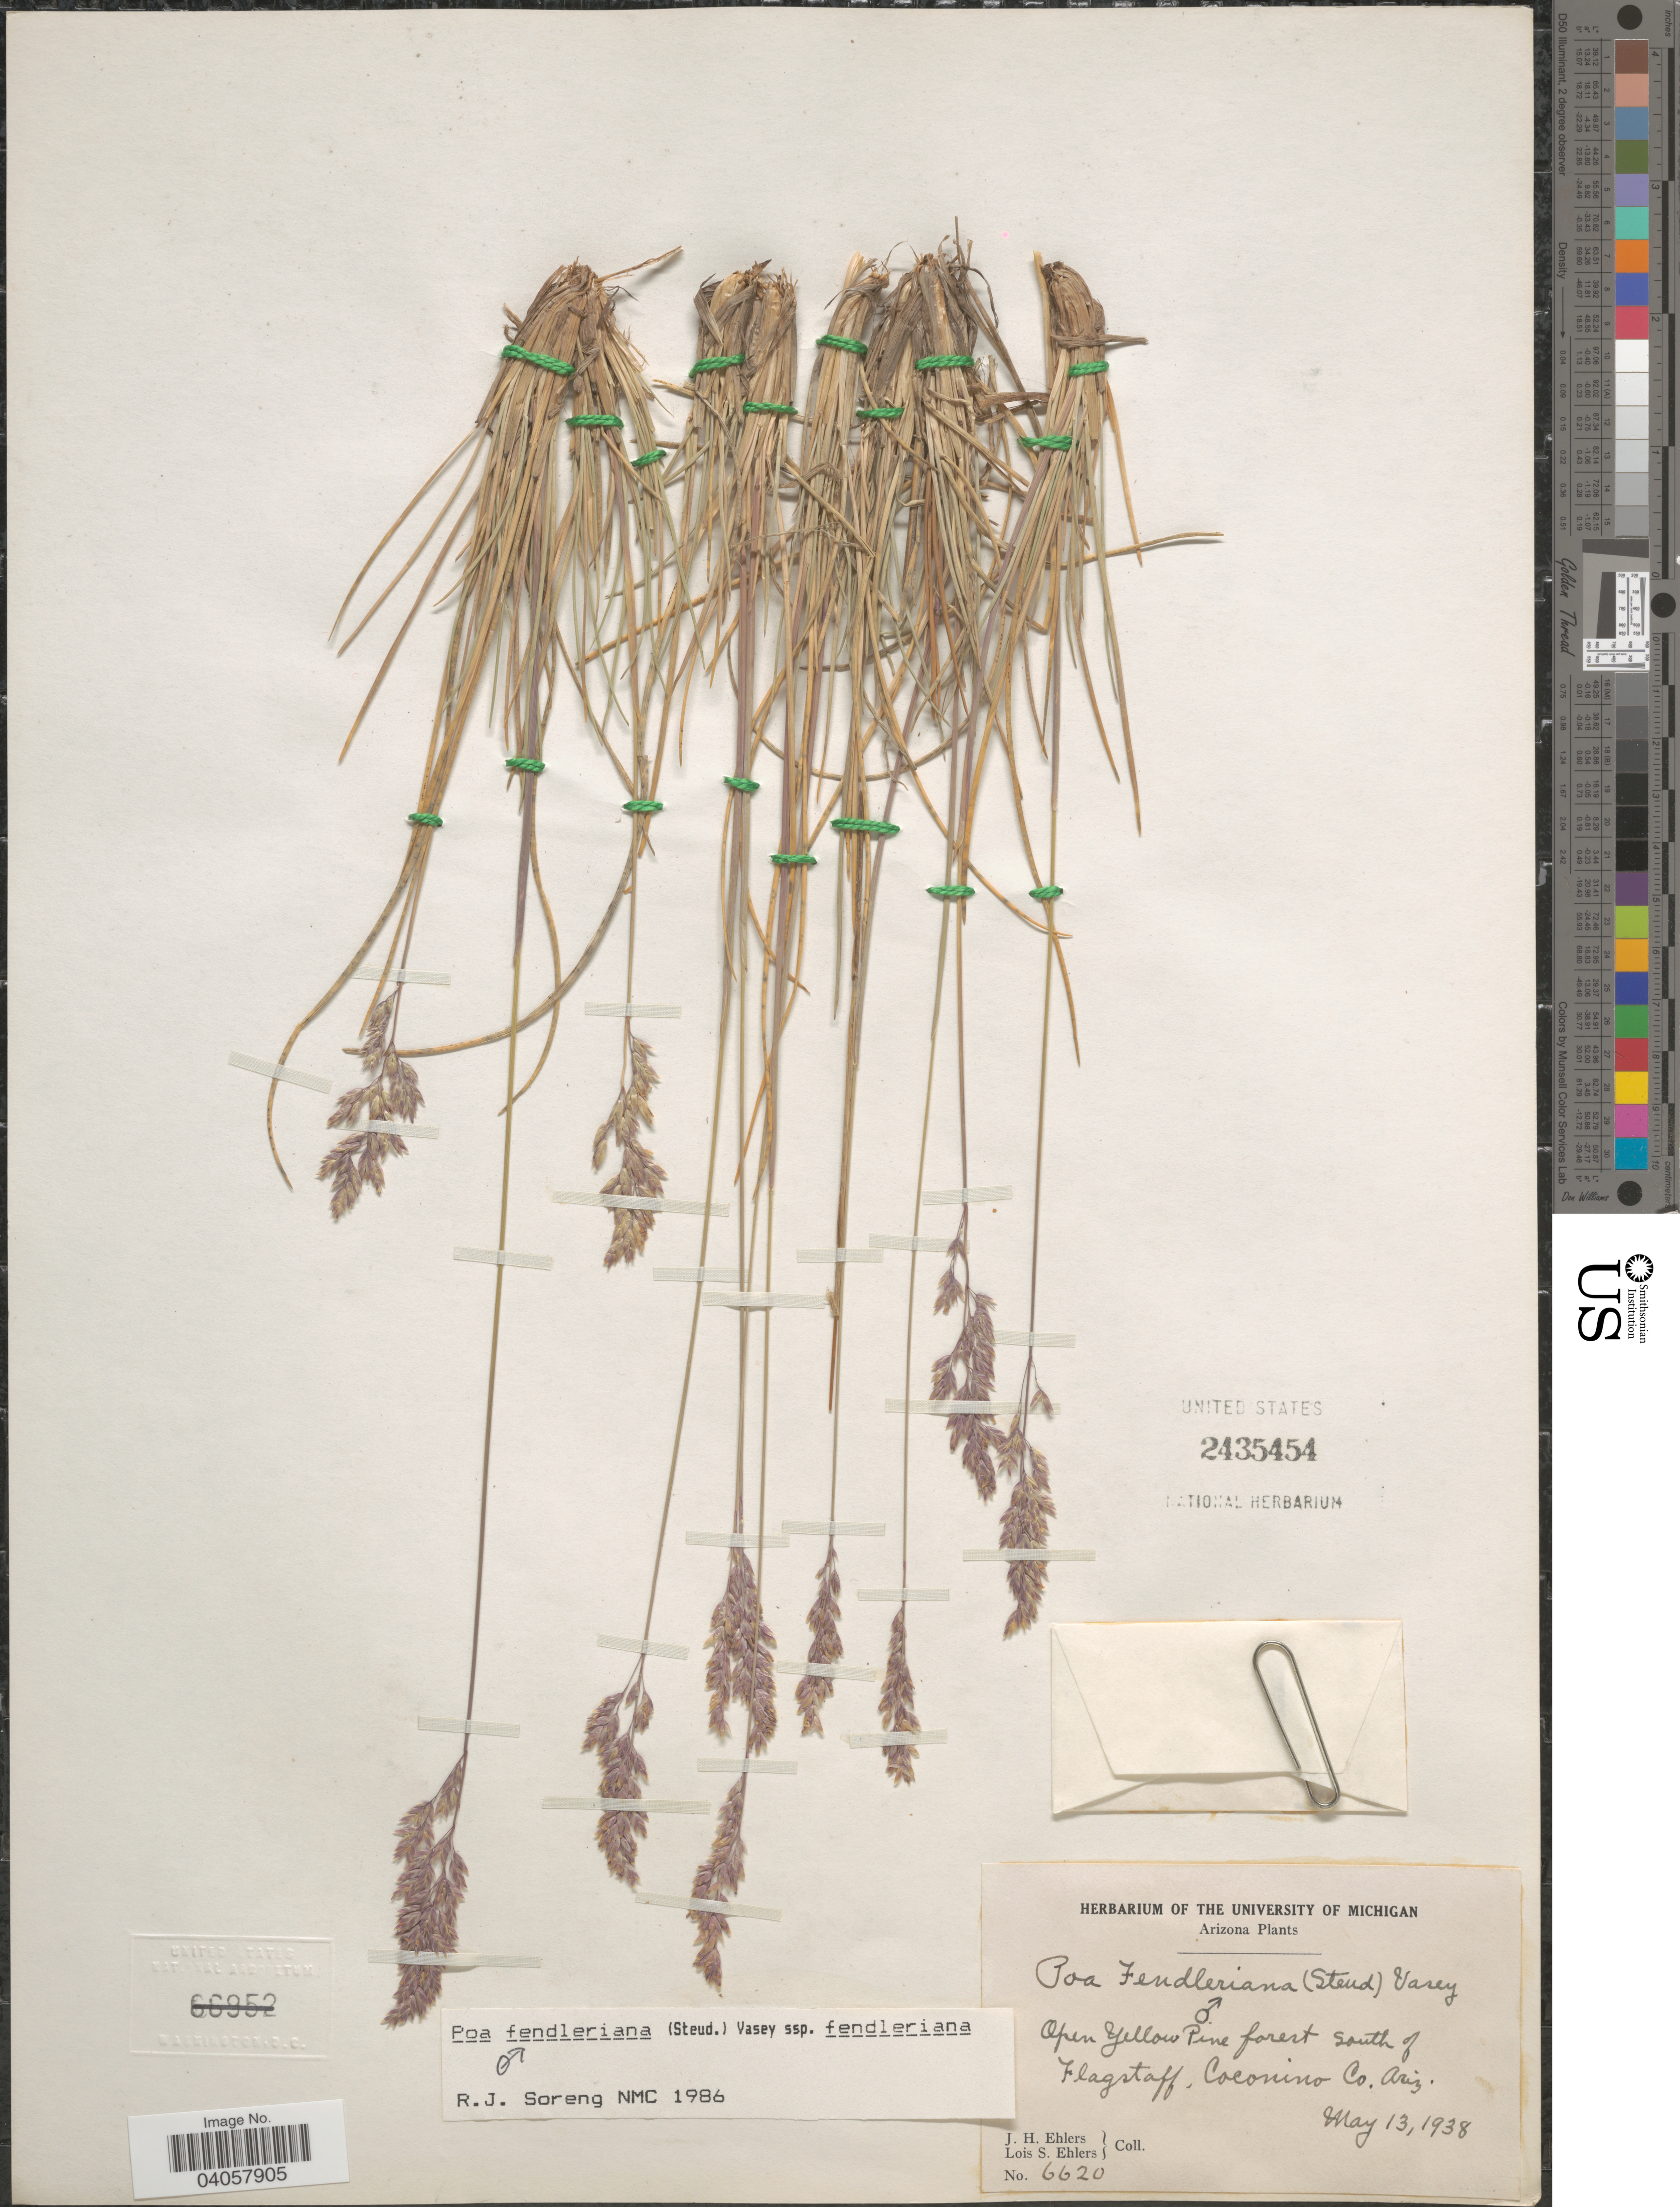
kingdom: Plantae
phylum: Tracheophyta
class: Liliopsida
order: Poales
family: Poaceae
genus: Poa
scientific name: Poa fendleriana subsp. fendleriana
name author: (Steud.) Vasey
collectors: J. H. Ehlers & L. Ehlers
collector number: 6620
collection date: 1938-05-13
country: United States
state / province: Arizona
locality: Open Yellow Pine forest south of Flagstaff. Coconino Co.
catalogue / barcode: US 2435454